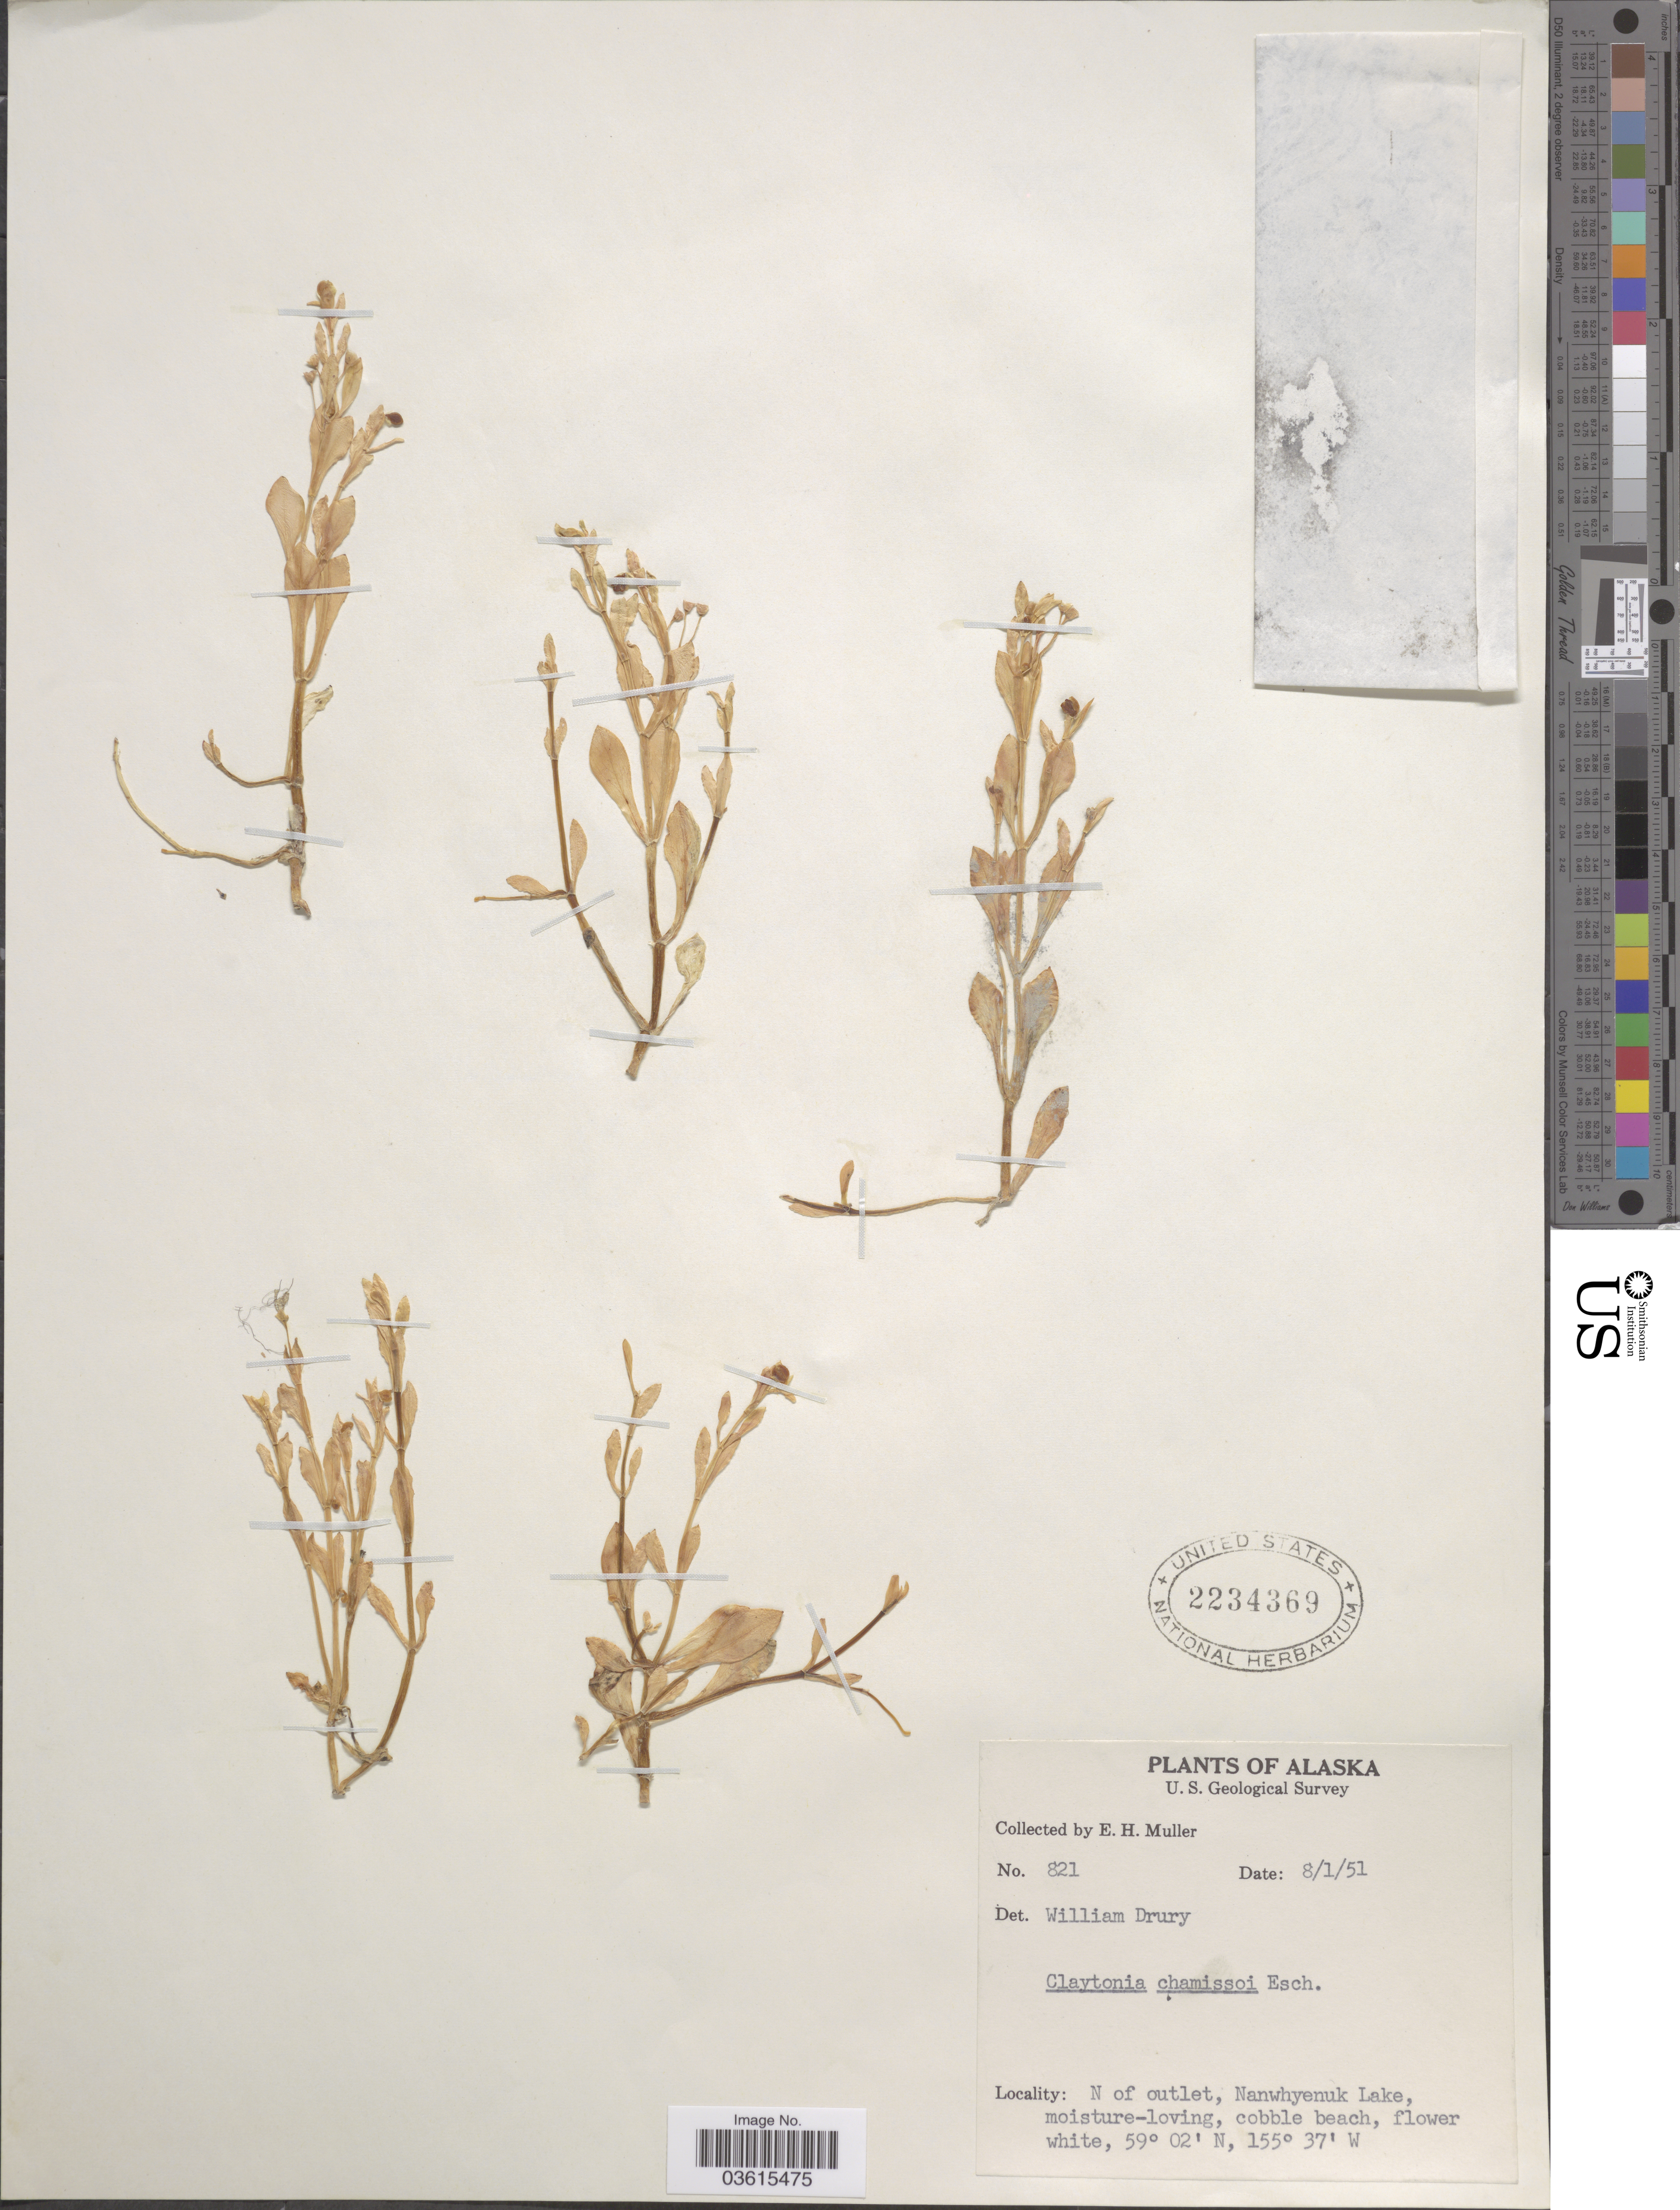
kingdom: Plantae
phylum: Tracheophyta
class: Magnoliopsida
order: Caryophyllales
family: Montiaceae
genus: Montia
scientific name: Montia chamissoi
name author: (Ledeb. ex Spreng.) Greene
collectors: E. H. Muller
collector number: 821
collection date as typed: Transcribed d/m/y: 1/8/51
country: United States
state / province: Alaska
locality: N of outlet, Nanwhyenuk Lake.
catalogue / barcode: US 2234369